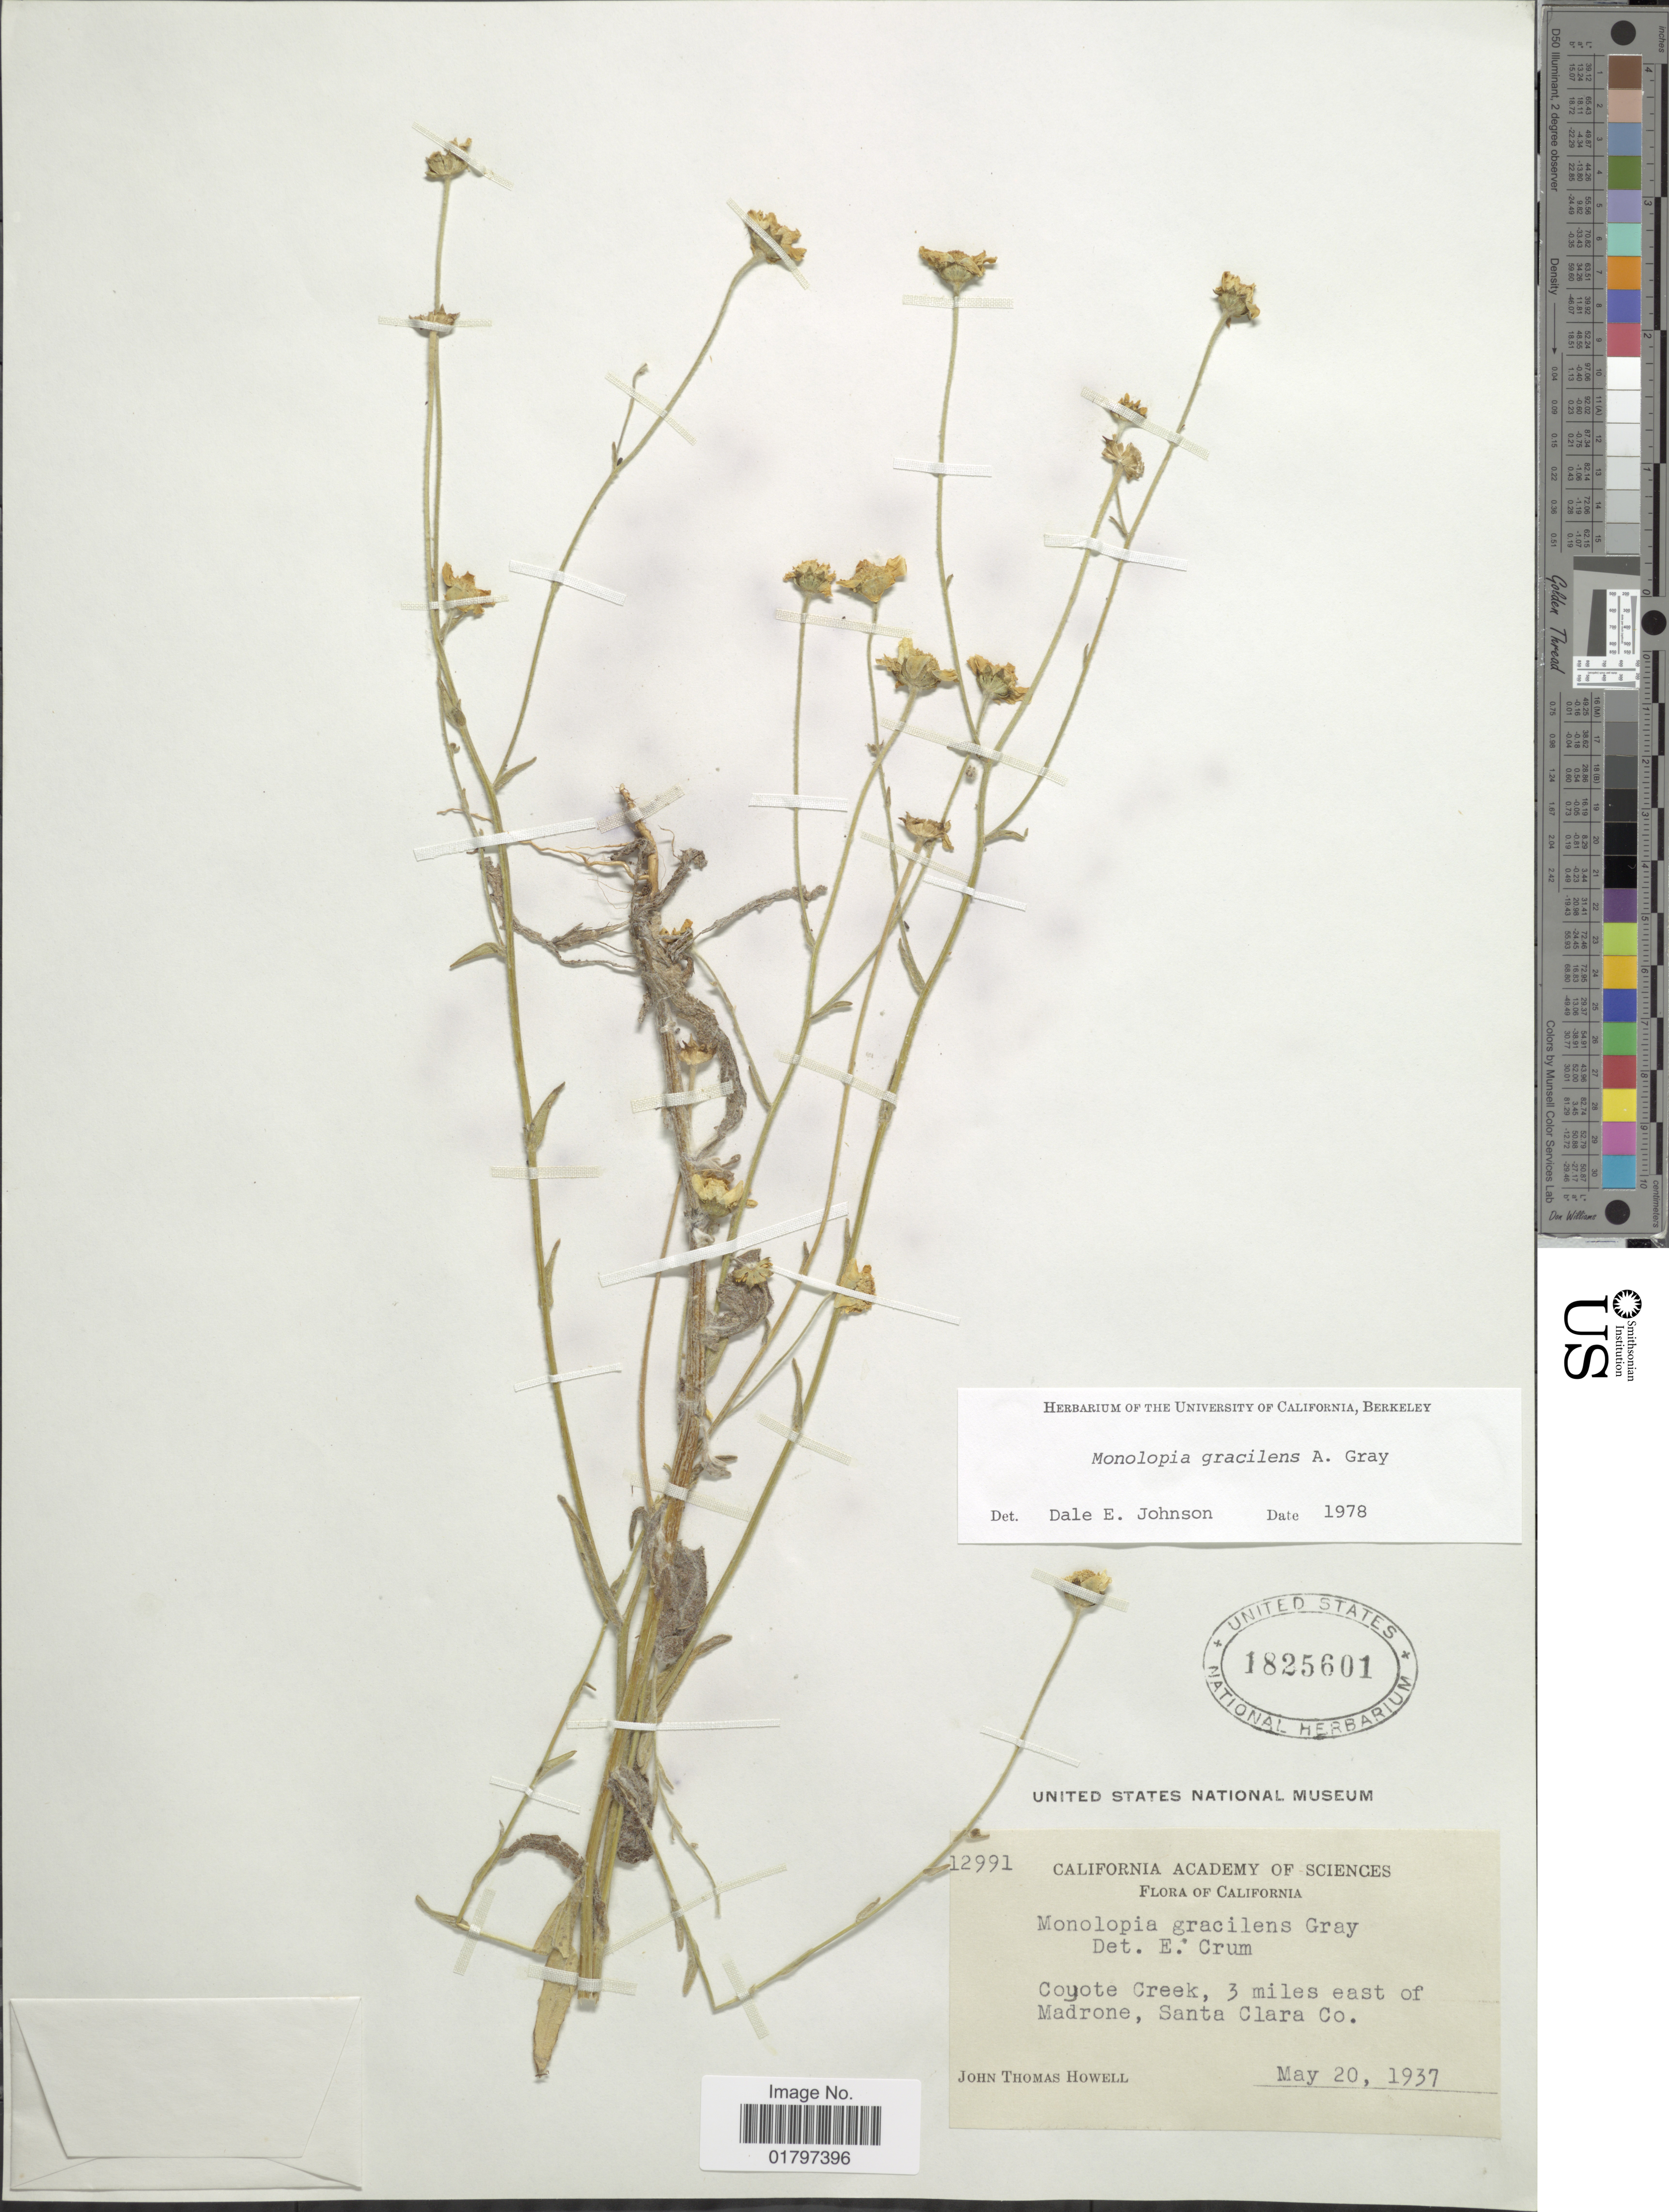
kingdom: Plantae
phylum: Tracheophyta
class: Magnoliopsida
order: Asterales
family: Asteraceae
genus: Monolopia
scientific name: Monolopia gracilens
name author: A. Gray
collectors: J. T. Howell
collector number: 12991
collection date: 1937-05-20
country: United States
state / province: California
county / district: Santa Clara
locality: Coyote Creek, 3 miles east of Madrone, Santa Clara Co.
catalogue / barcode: US 1825601